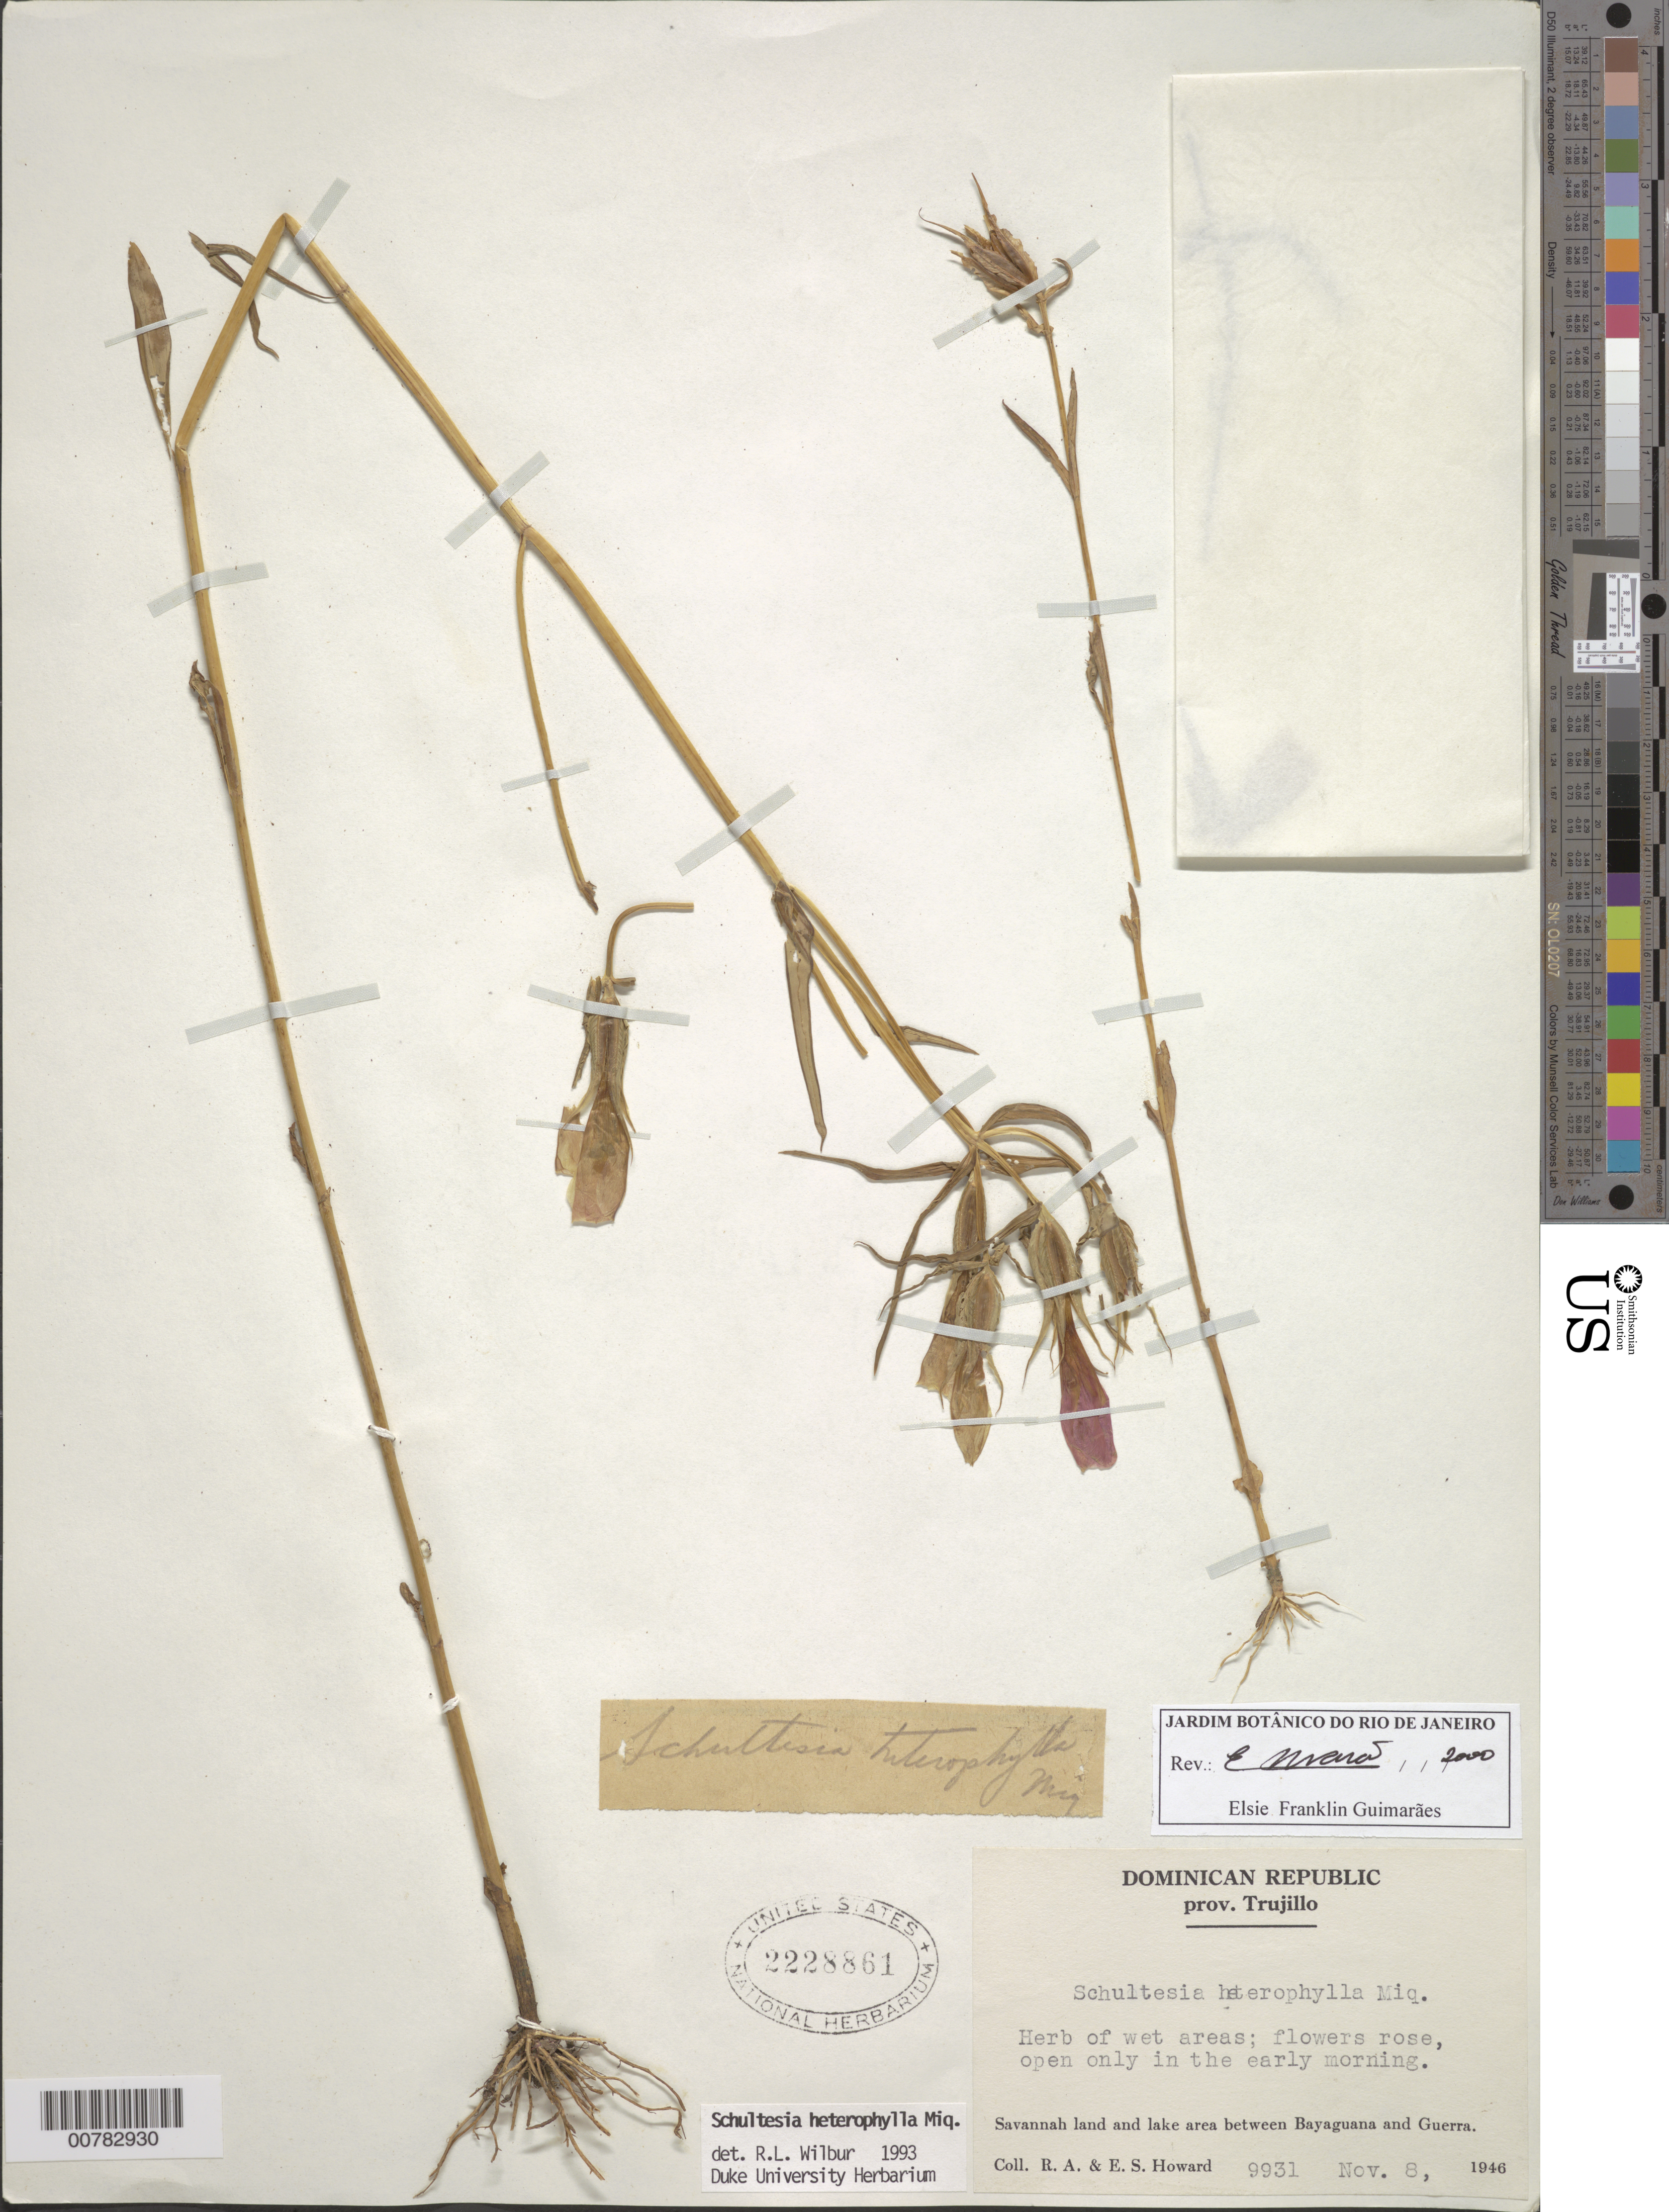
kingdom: Plantae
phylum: Tracheophyta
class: Magnoliopsida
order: Gentianales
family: Gentianaceae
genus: Schultesia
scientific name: Schultesia brachyptera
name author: Cham.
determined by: Franklin, E.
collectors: R. A. Howard & E. S. Howard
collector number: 9931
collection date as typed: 08 Nov 1946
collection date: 1946-11-08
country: Dominican Republic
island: Hispaniola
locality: Province of Trujillo, between Bayaguana and Guerra.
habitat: Savannah land and lake area.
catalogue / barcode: US 2228861